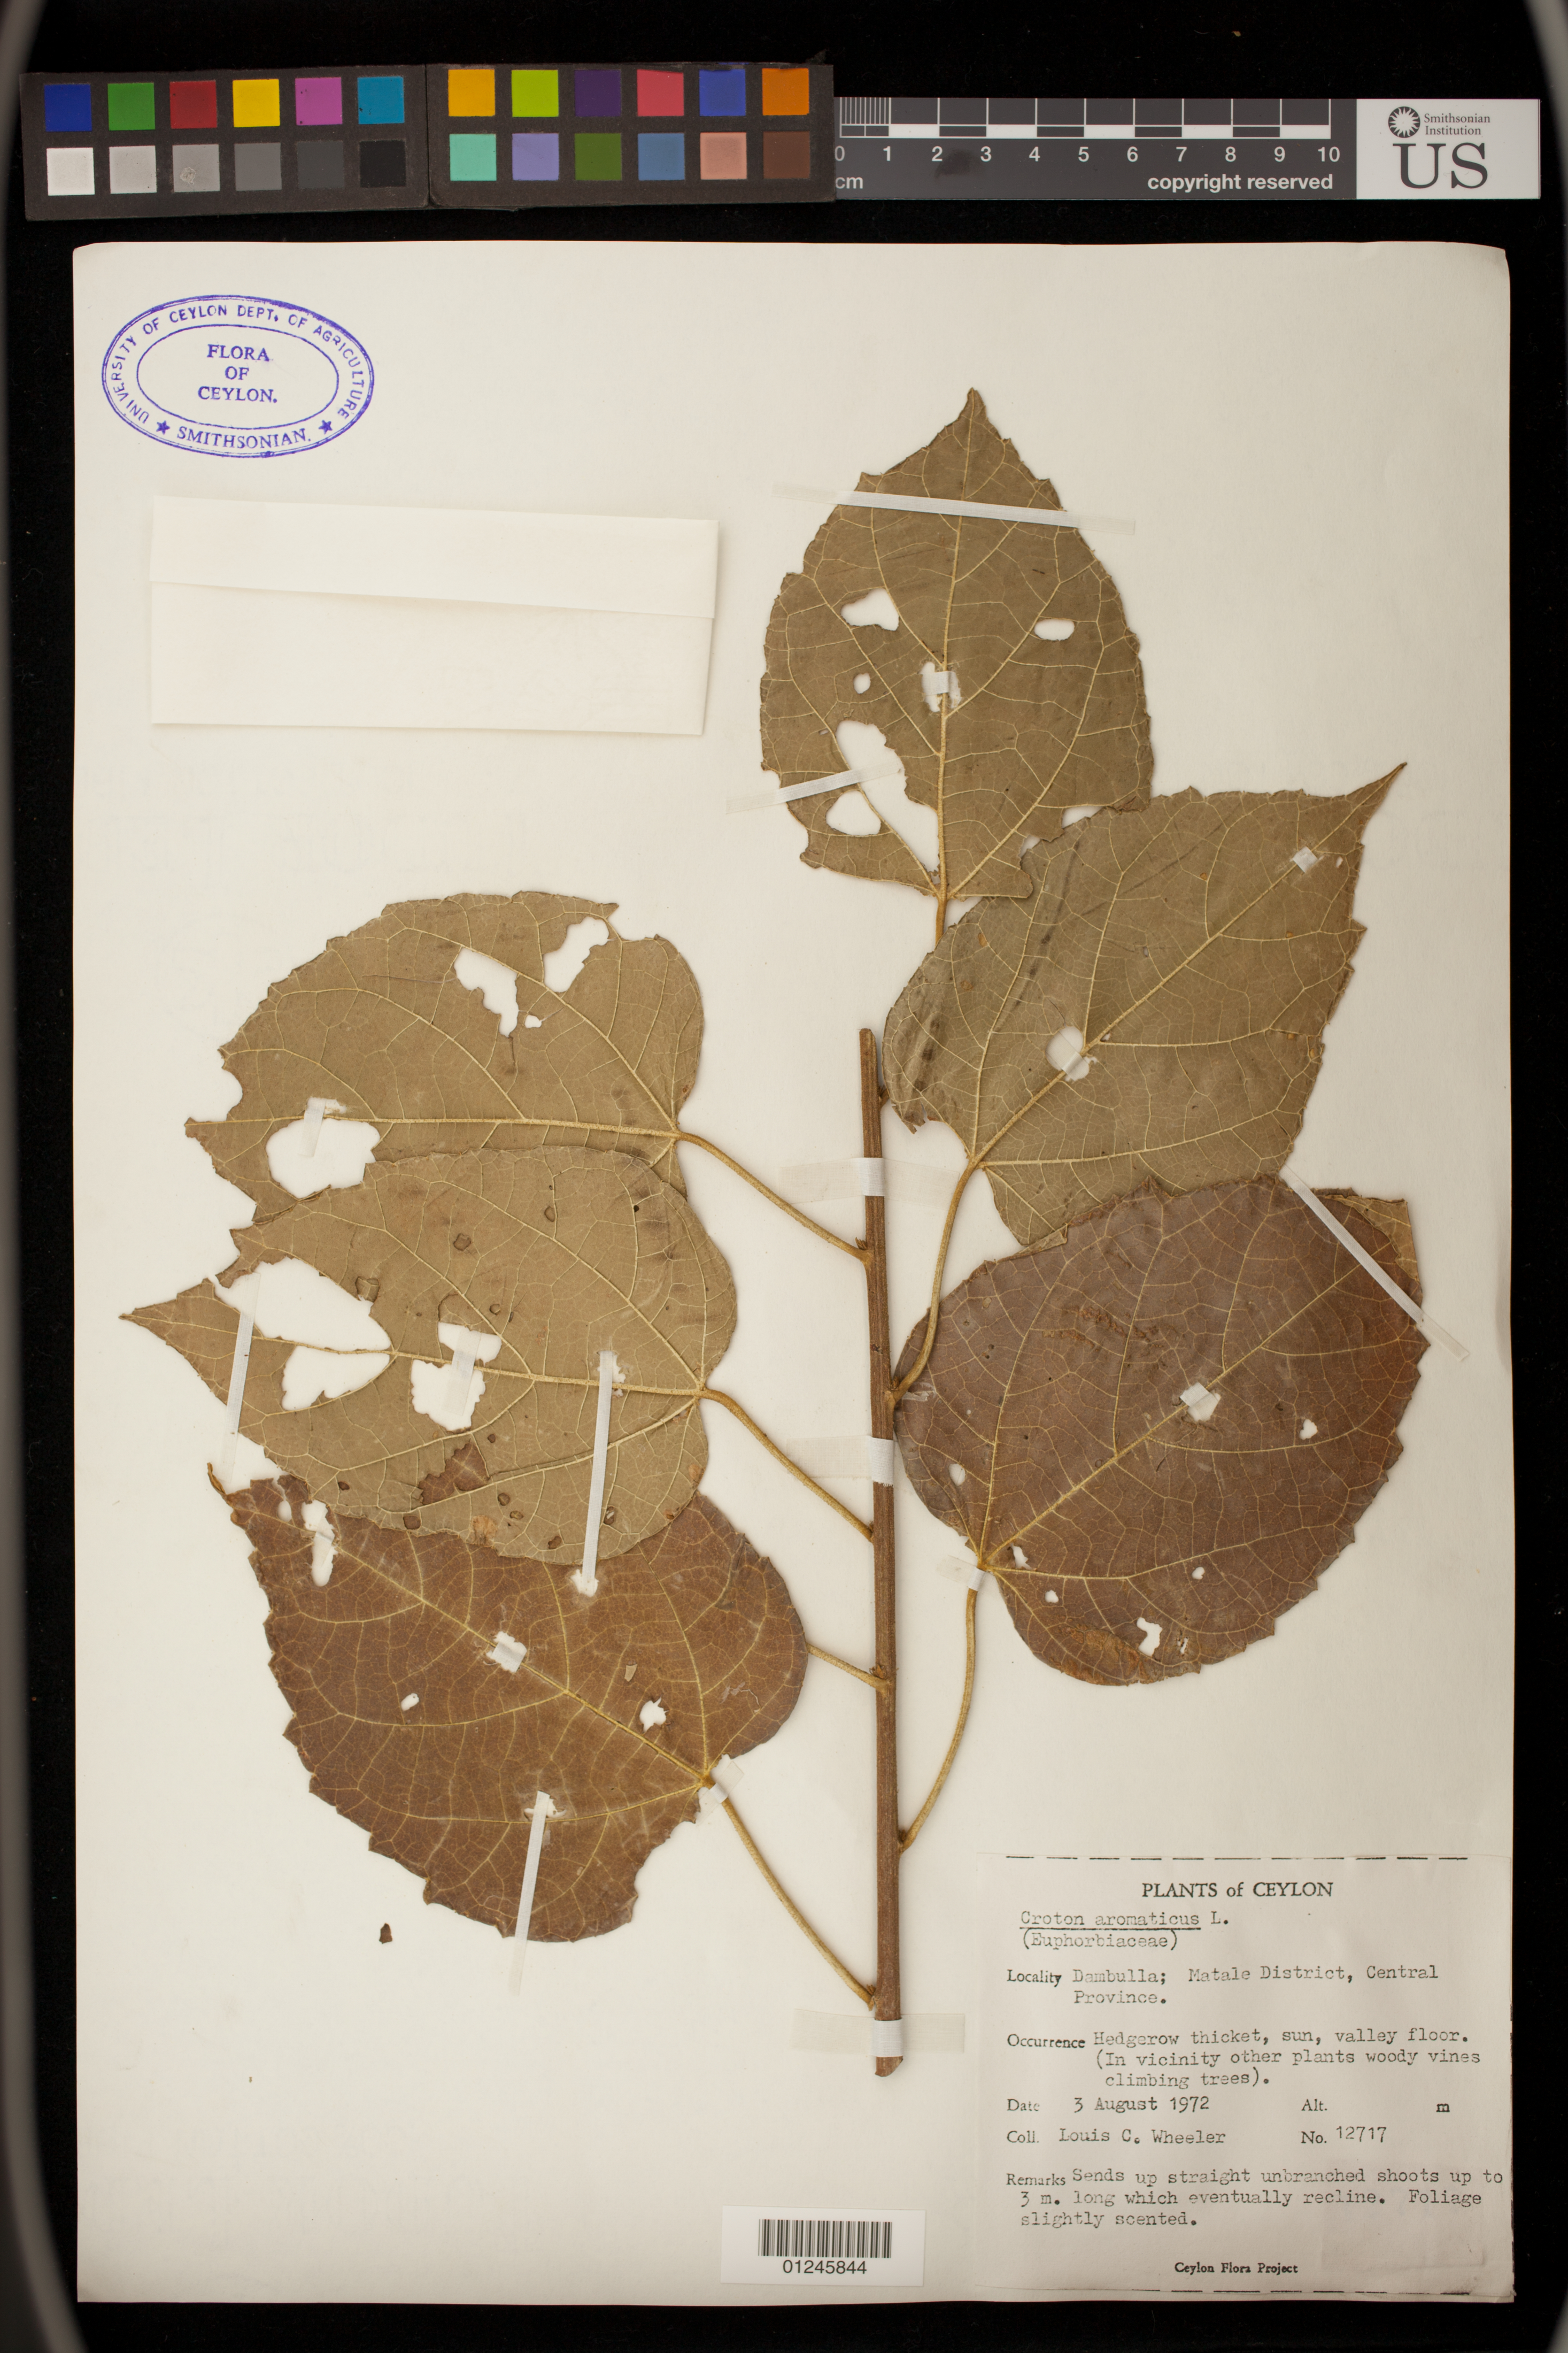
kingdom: Plantae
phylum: Tracheophyta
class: Magnoliopsida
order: Malpighiales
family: Euphorbiaceae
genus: Croton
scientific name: Croton aromaticus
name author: L.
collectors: L. C. Wheeler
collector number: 12717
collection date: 1972-08-03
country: Sri Lanka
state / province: Central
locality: Dambulla; Matale District.